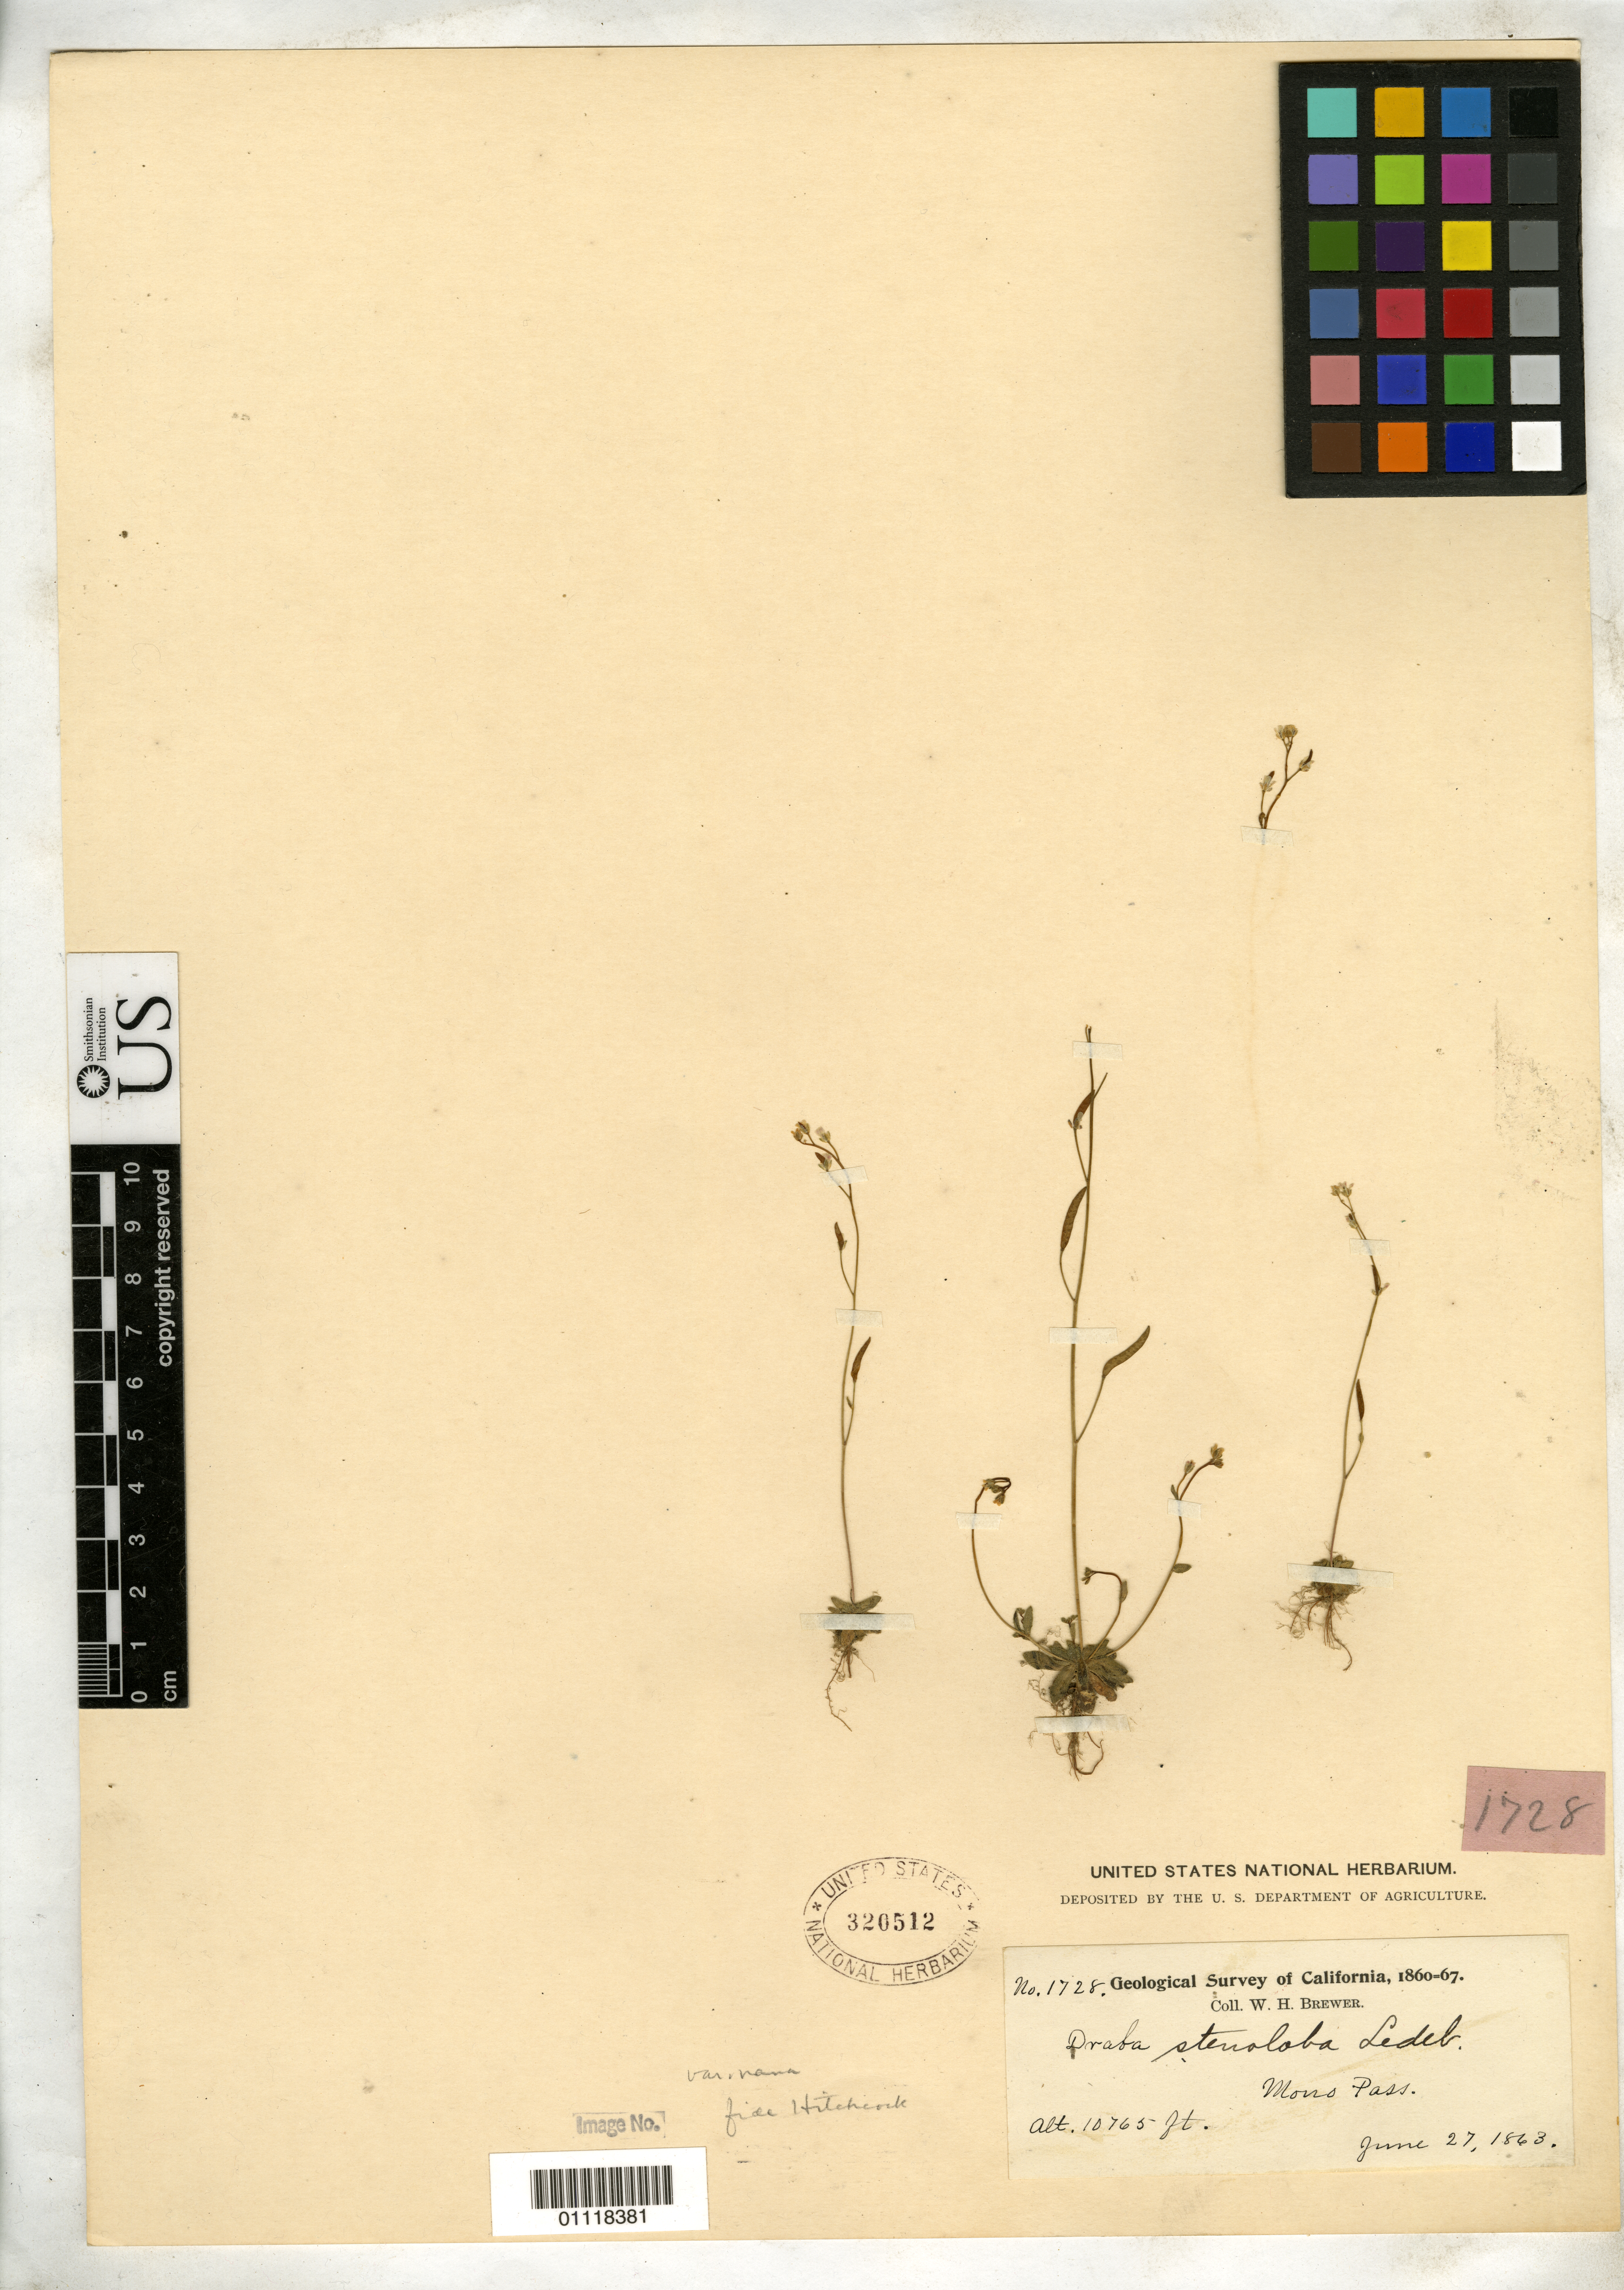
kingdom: Plantae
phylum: Tracheophyta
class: Magnoliopsida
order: Brassicales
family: Brassicaceae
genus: Draba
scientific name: Draba stenoloba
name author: Ledeb.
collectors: W. H. Brewer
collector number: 1728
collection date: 1863-06-27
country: United States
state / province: California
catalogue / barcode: US 320512